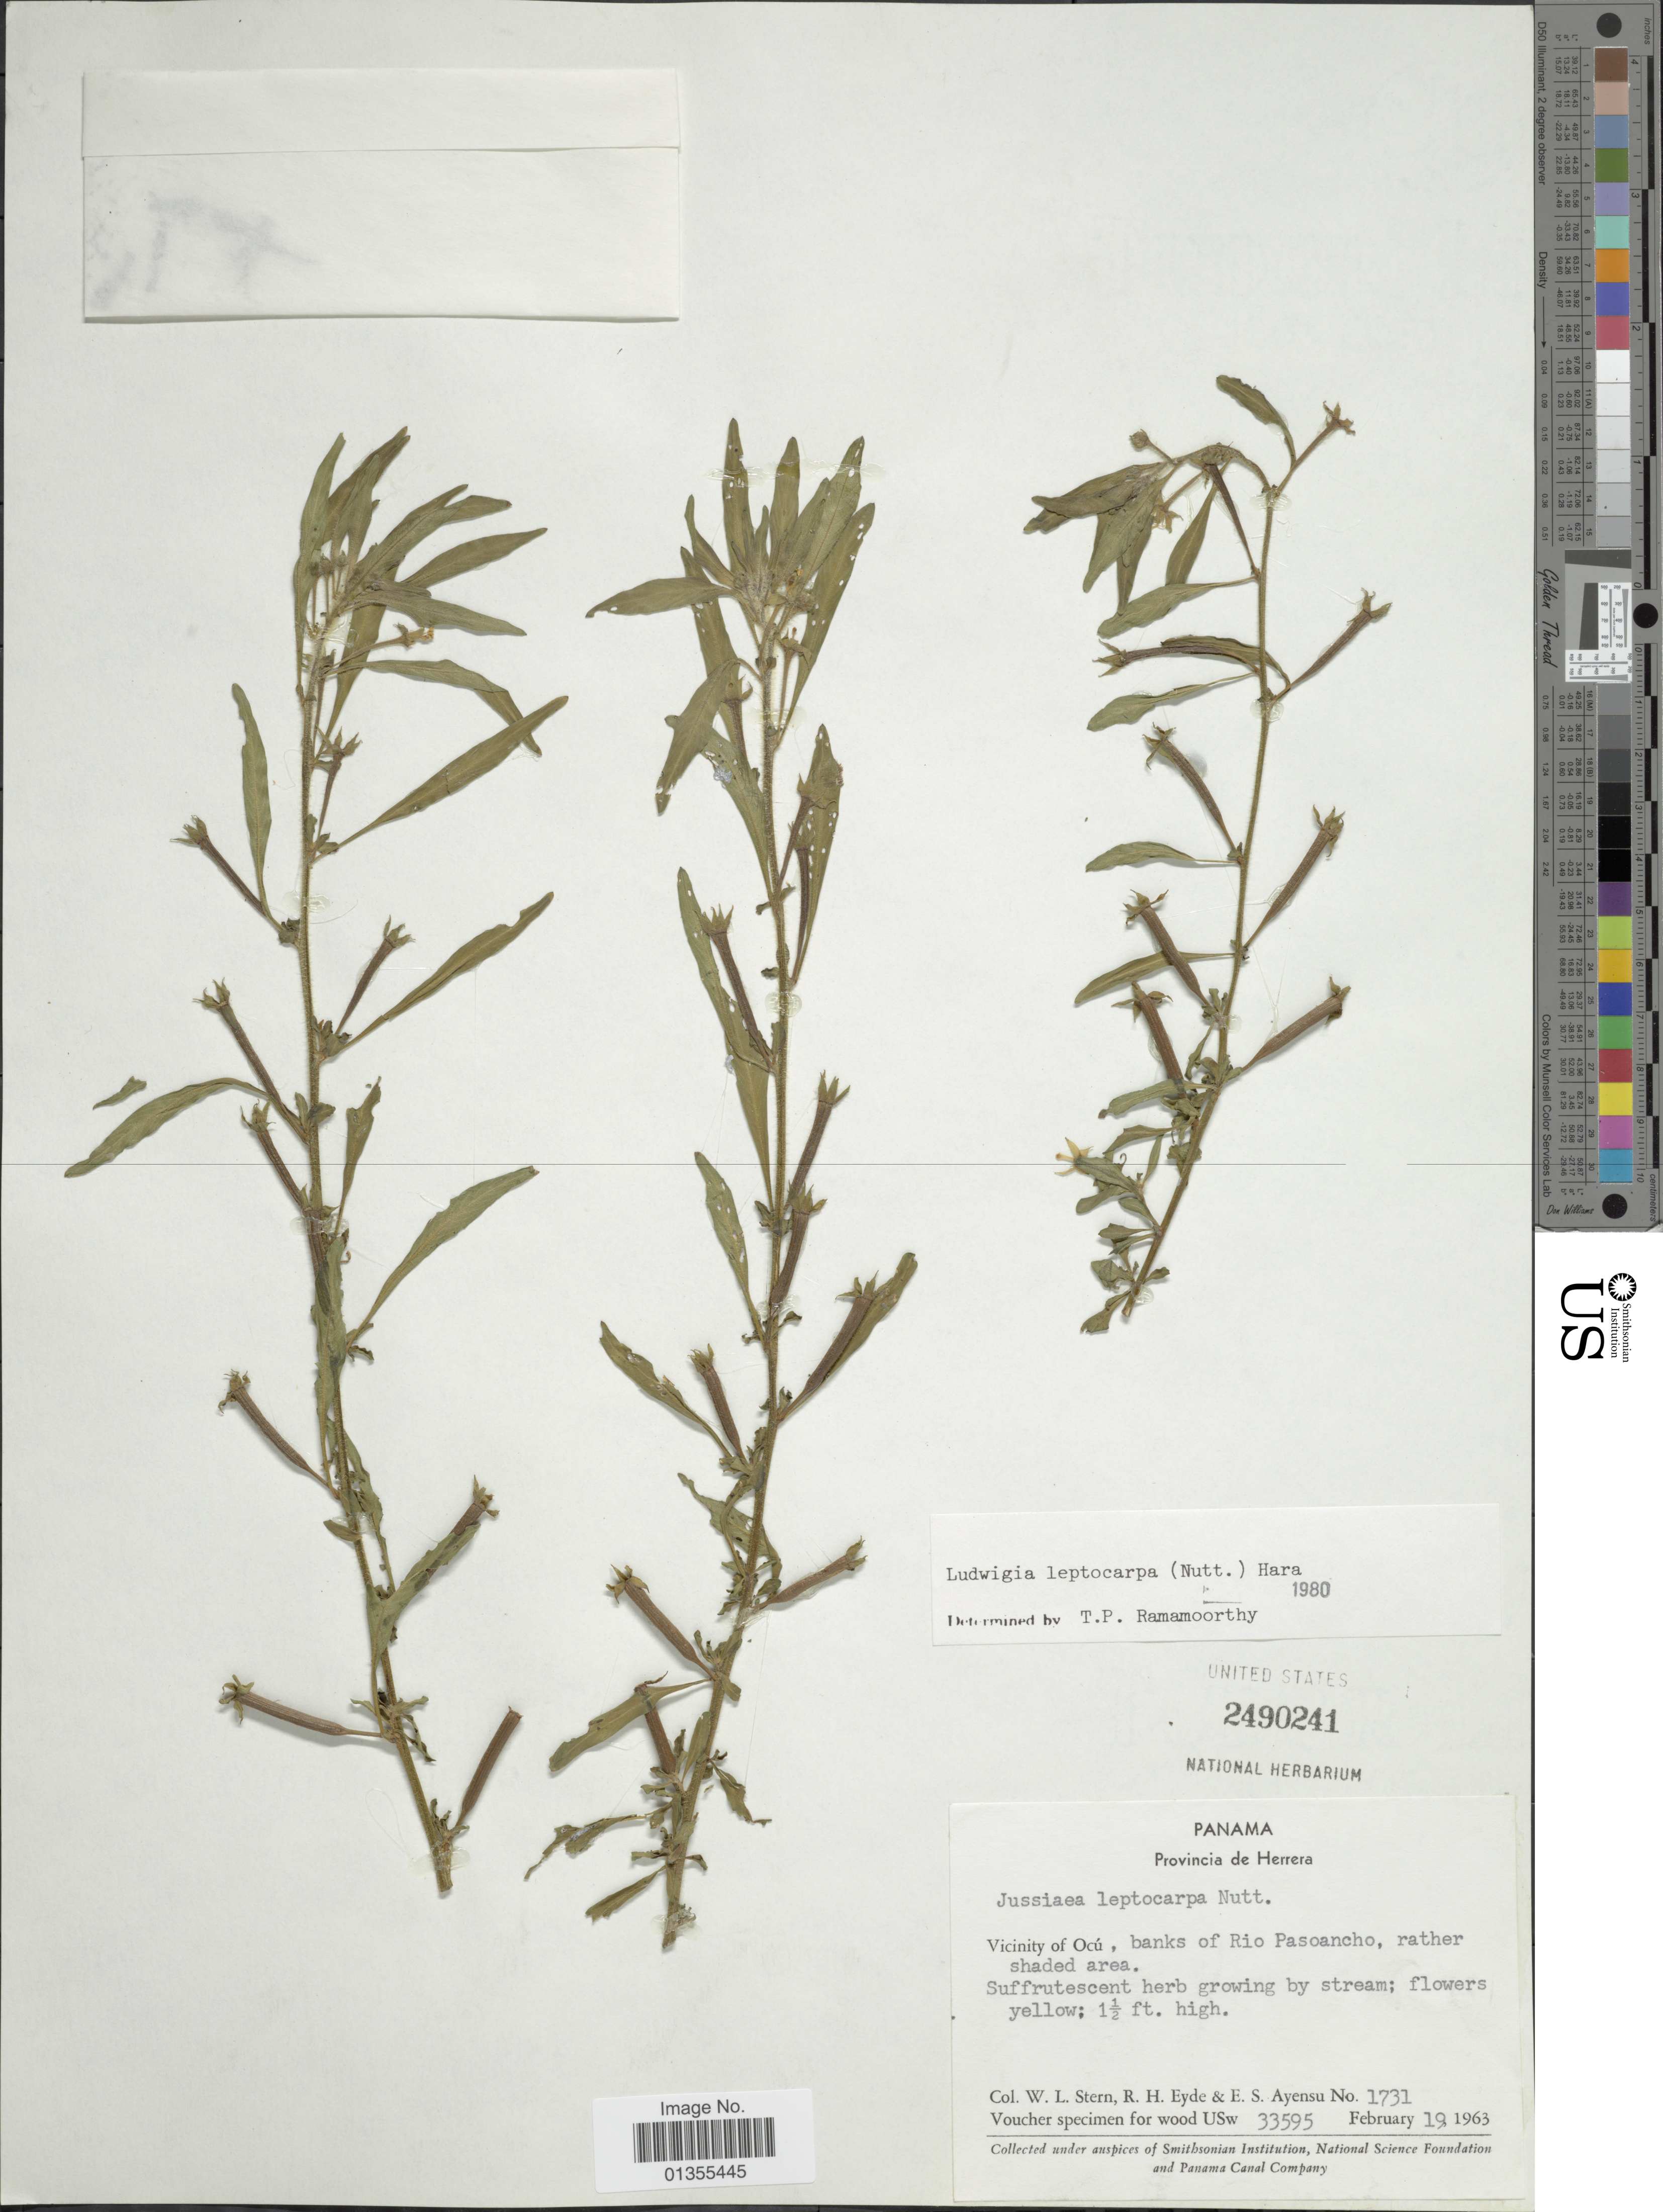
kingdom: Plantae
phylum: Tracheophyta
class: Magnoliopsida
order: Myrtales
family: Onagraceae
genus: Ludwigia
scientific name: Ludwigia leptocarpa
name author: (Nutt.) H. Hara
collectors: W. L. Stern, R. H. Eyde & E. S. Ayensu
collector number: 1731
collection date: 1963-02-19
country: Panama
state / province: Herrera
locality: Vicinity of Ocú, banks of Rio Pasoacho, rather shaded area.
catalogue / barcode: US 2490241